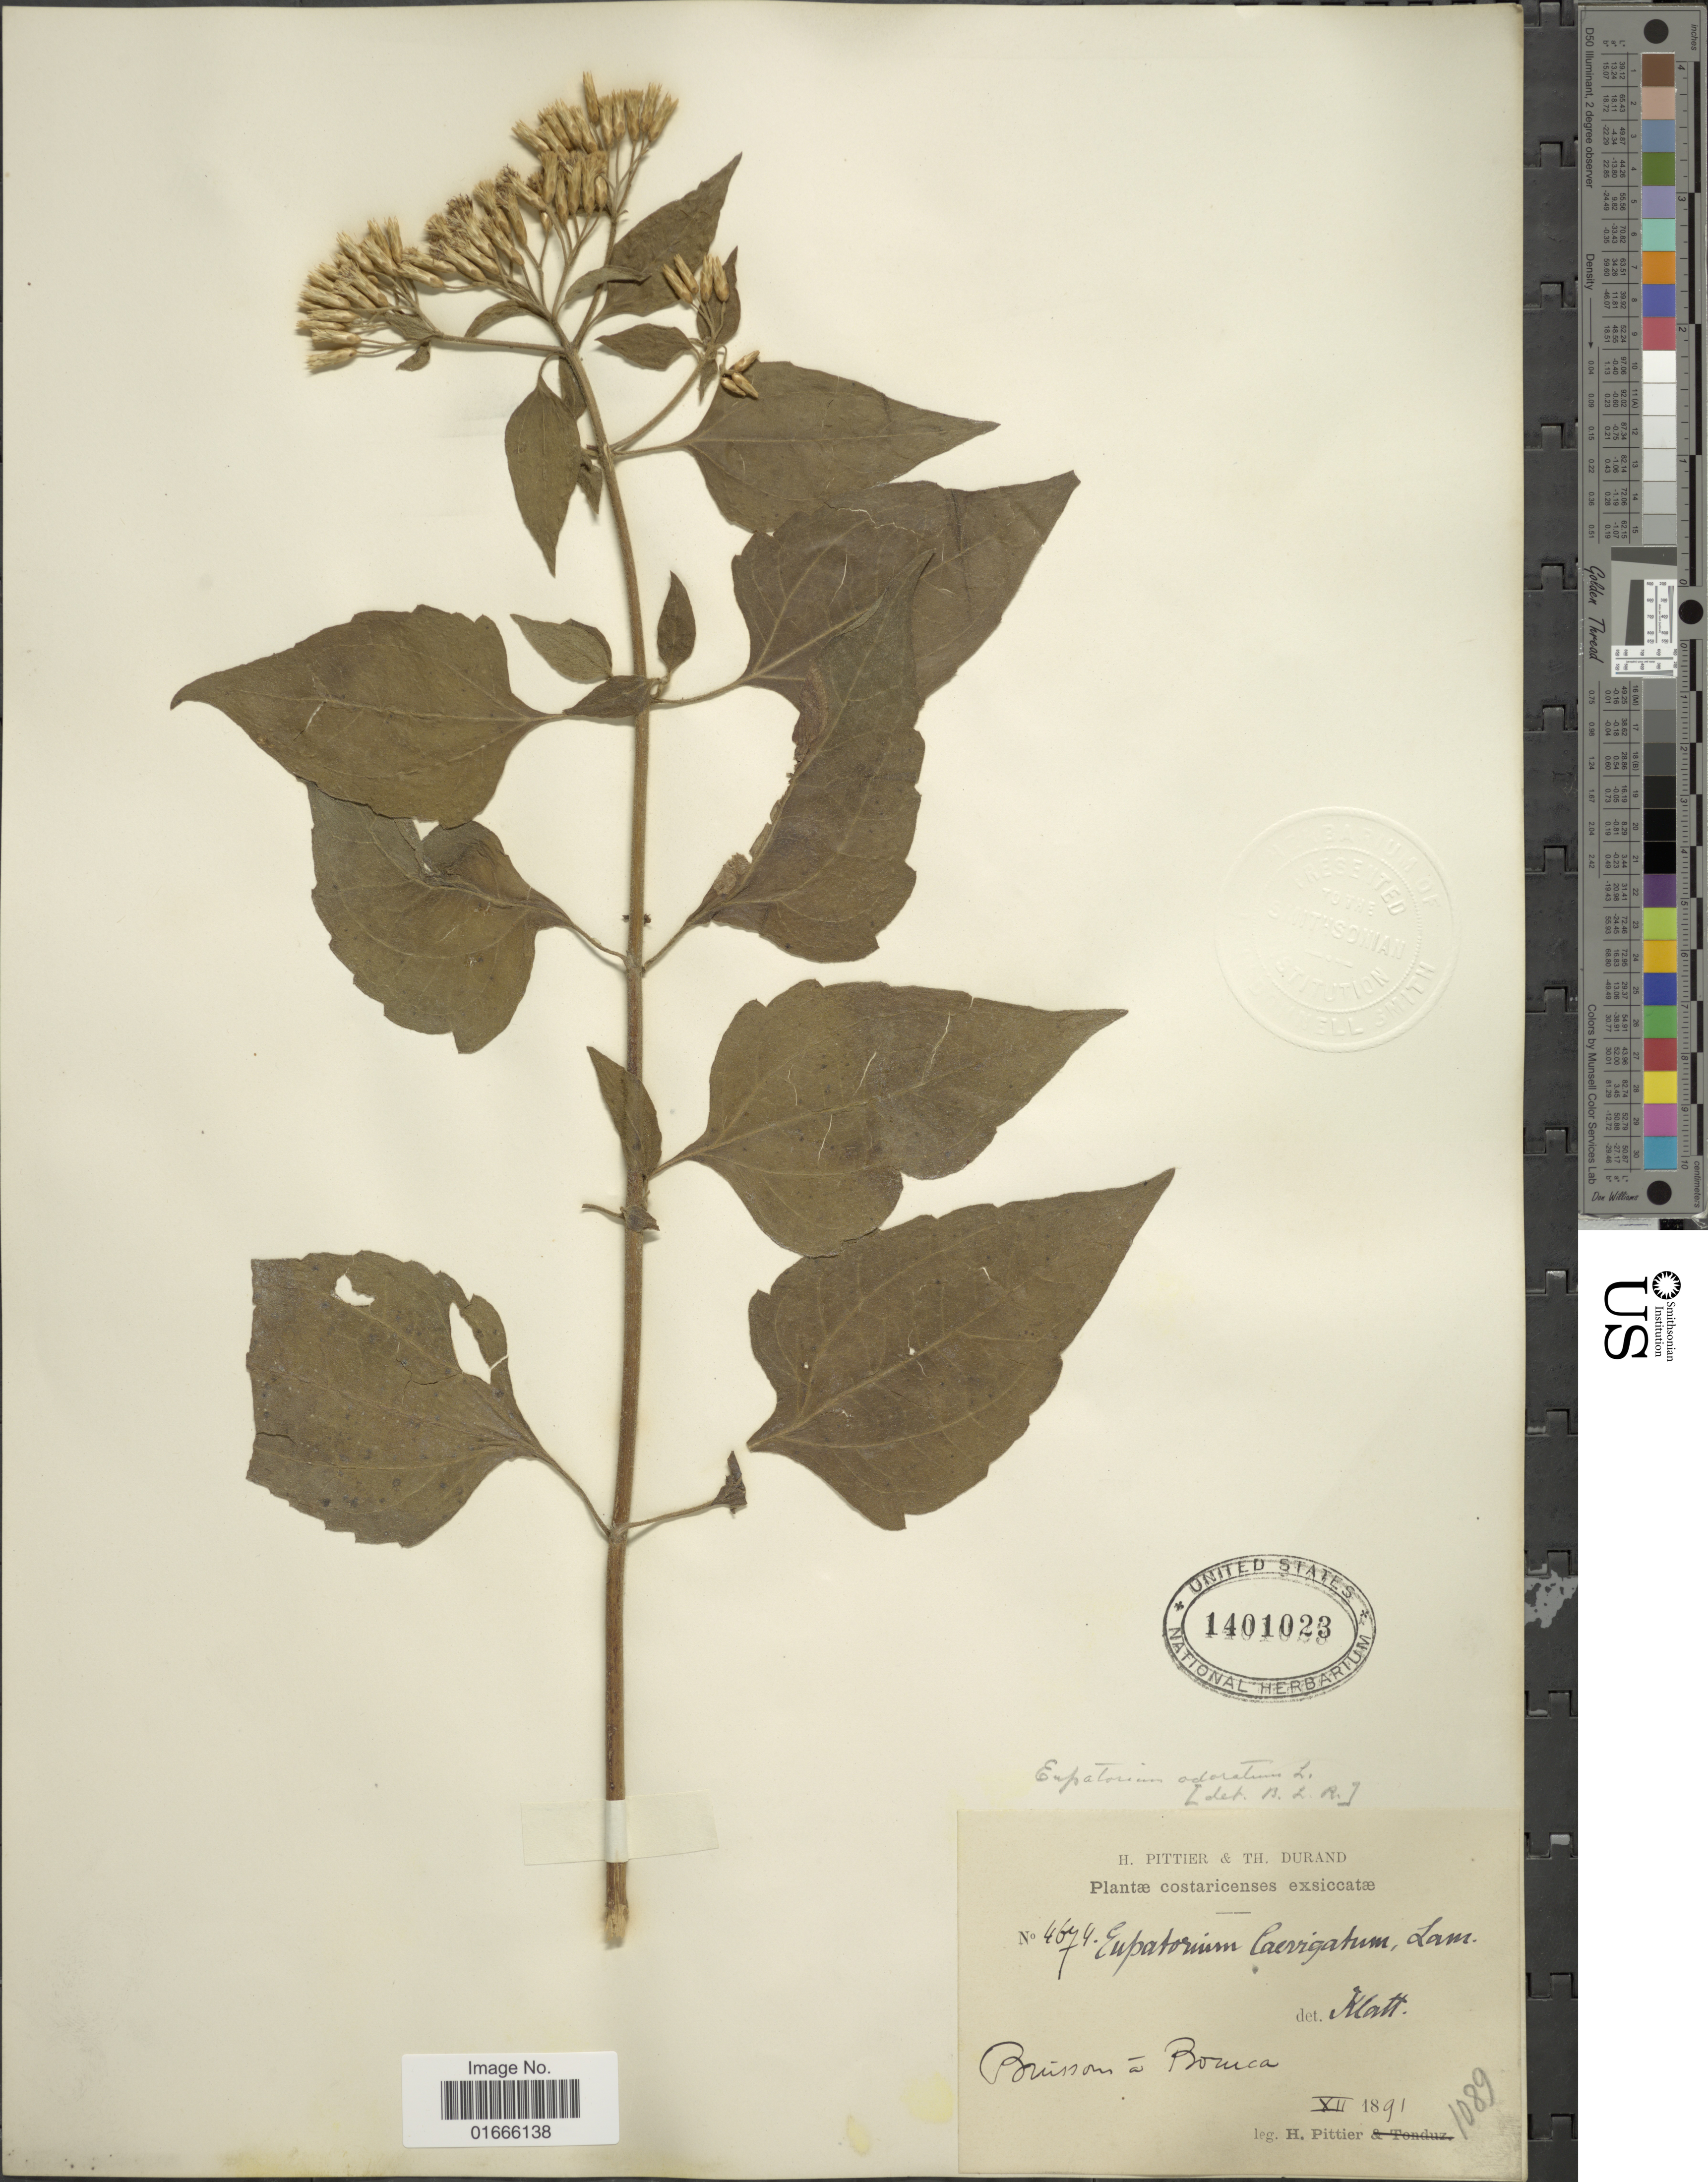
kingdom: Plantae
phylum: Tracheophyta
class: Magnoliopsida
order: Asterales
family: Asteraceae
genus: Chromolaena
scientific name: Chromolaena odorata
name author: (L.) R.M. King & H. Rob.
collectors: H. F. Pittier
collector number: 4674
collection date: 1891-12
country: Costa Rica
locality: Costaricenses exsiccate, Bruisson a Boruca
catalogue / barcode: US 1401023